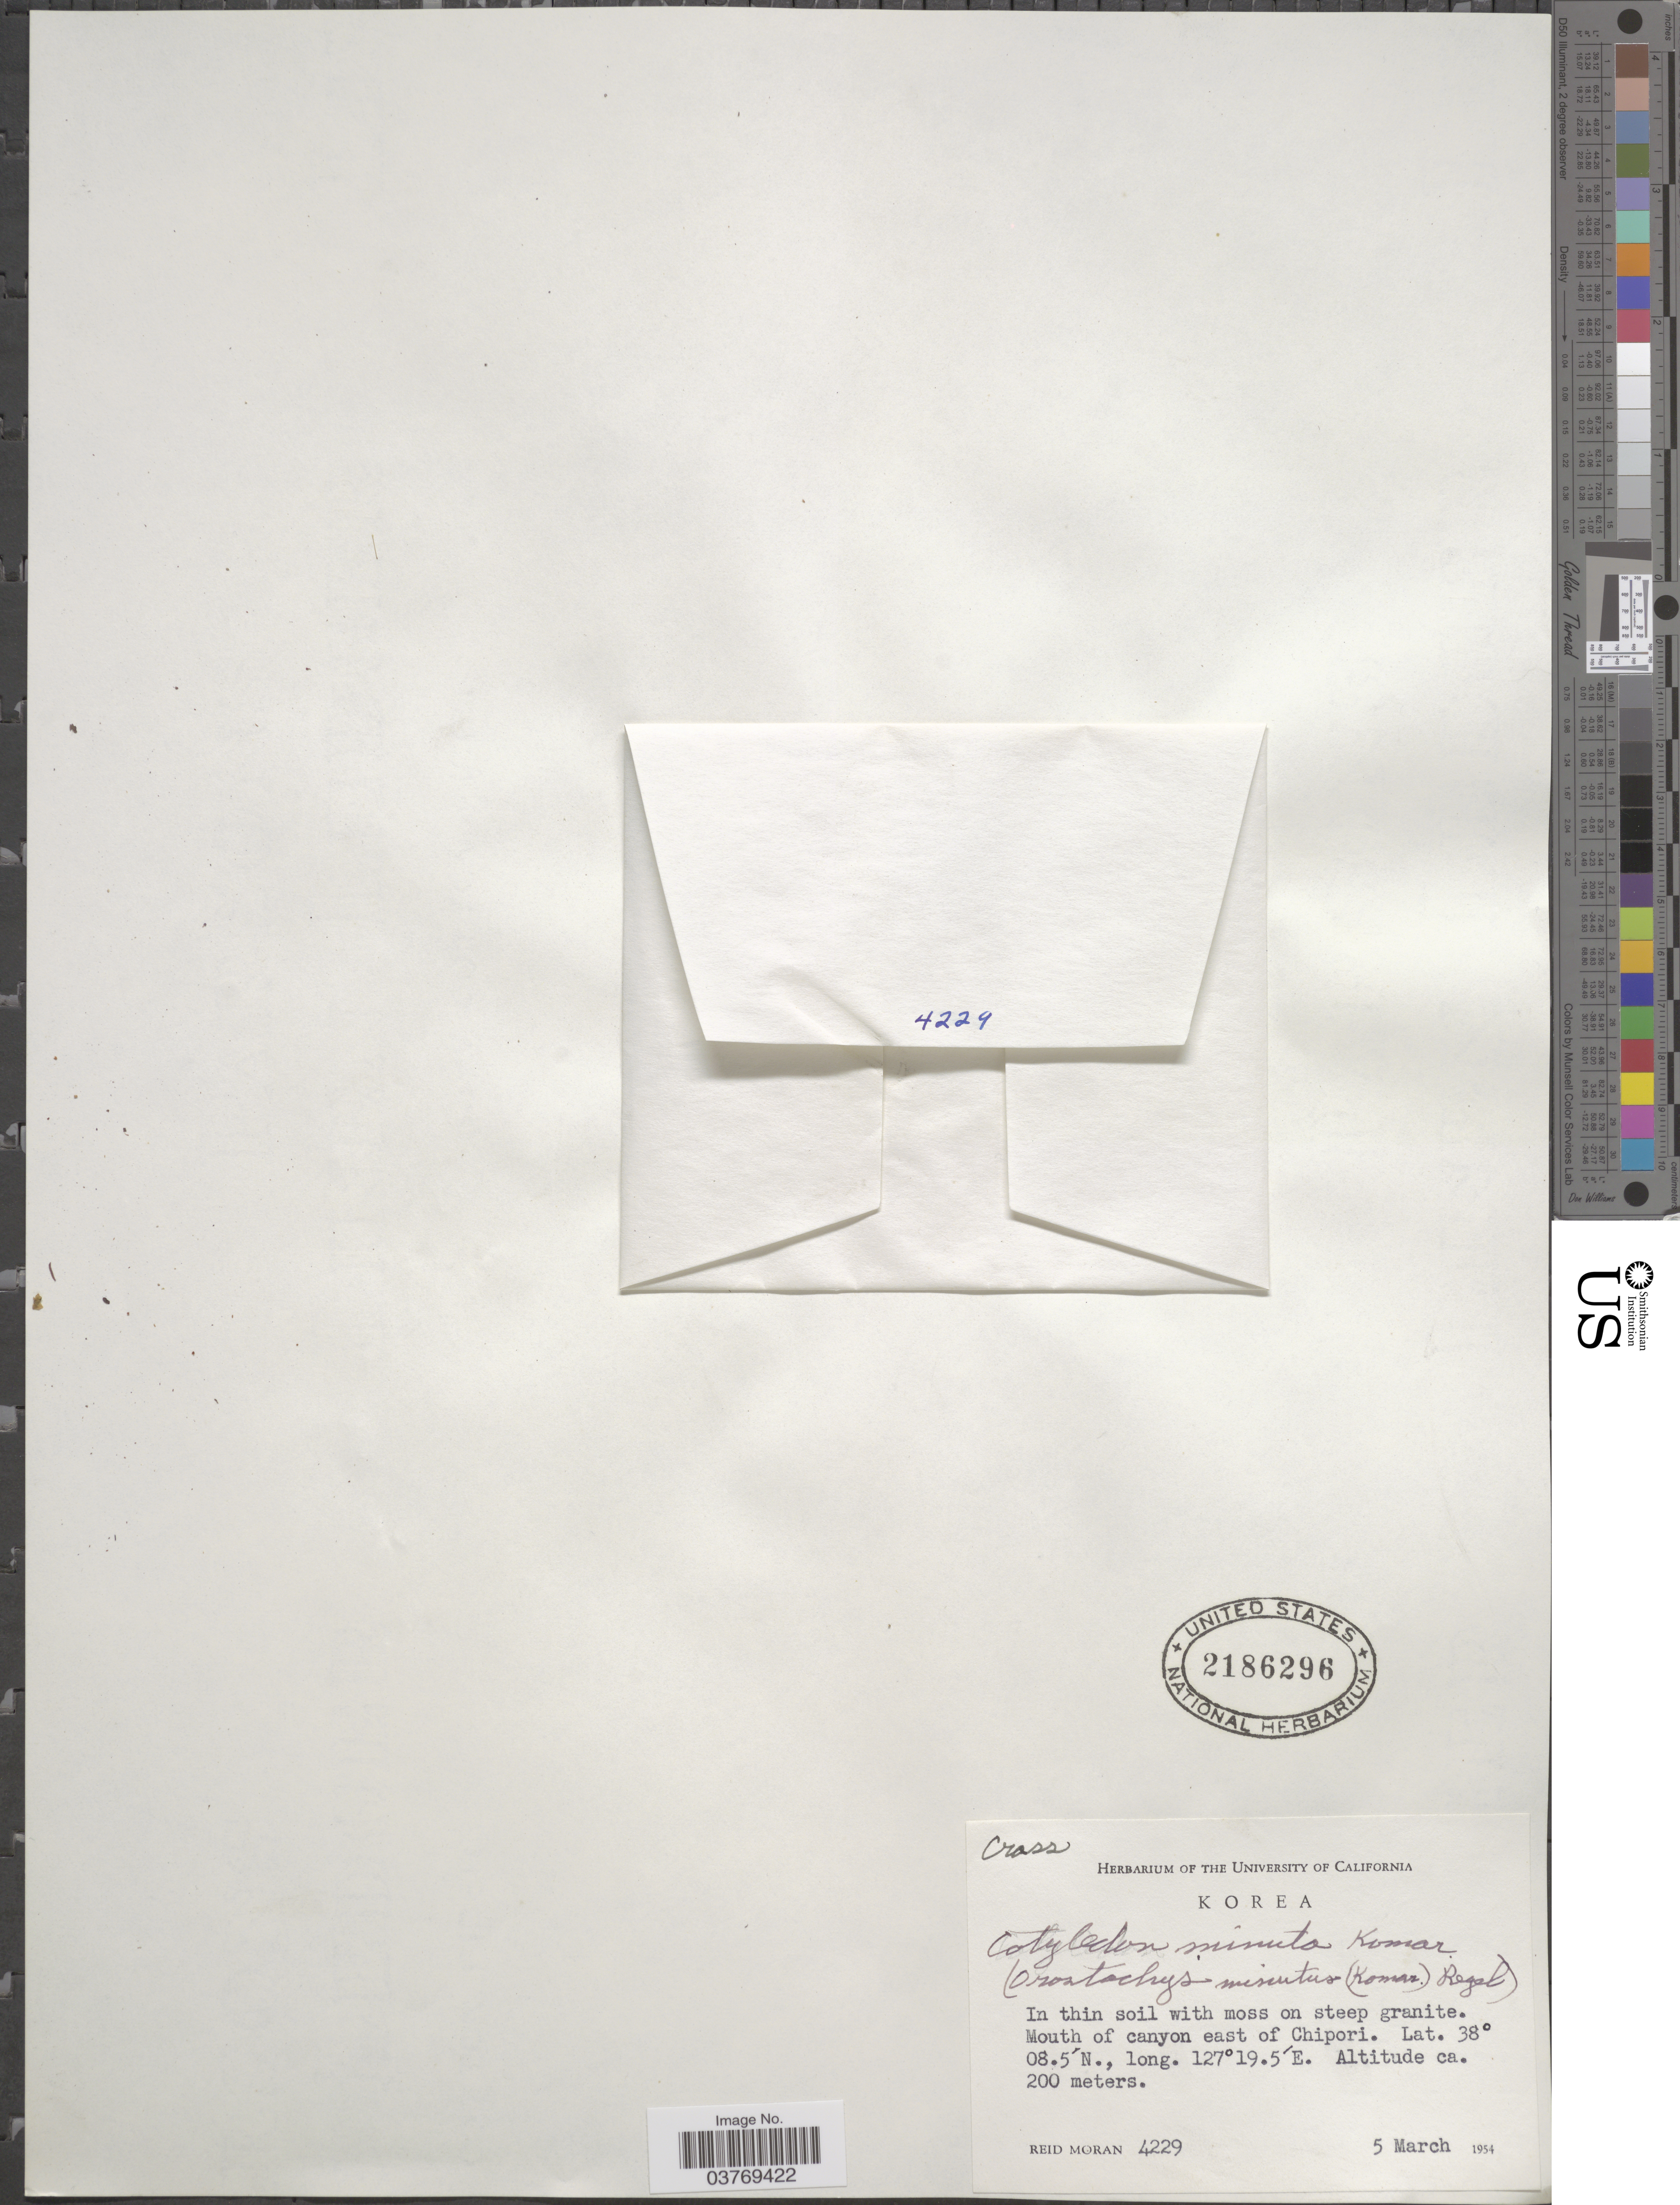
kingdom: Plantae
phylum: Tracheophyta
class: Magnoliopsida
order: Saxifragales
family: Crassulaceae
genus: Orostachys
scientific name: Orostachys minuta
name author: (Kom.) A. Berger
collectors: R. V. Moran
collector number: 4229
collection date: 1954-03-05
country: South Korea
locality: Mouth of canyon east of Chipori.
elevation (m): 200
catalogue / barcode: US 2186296